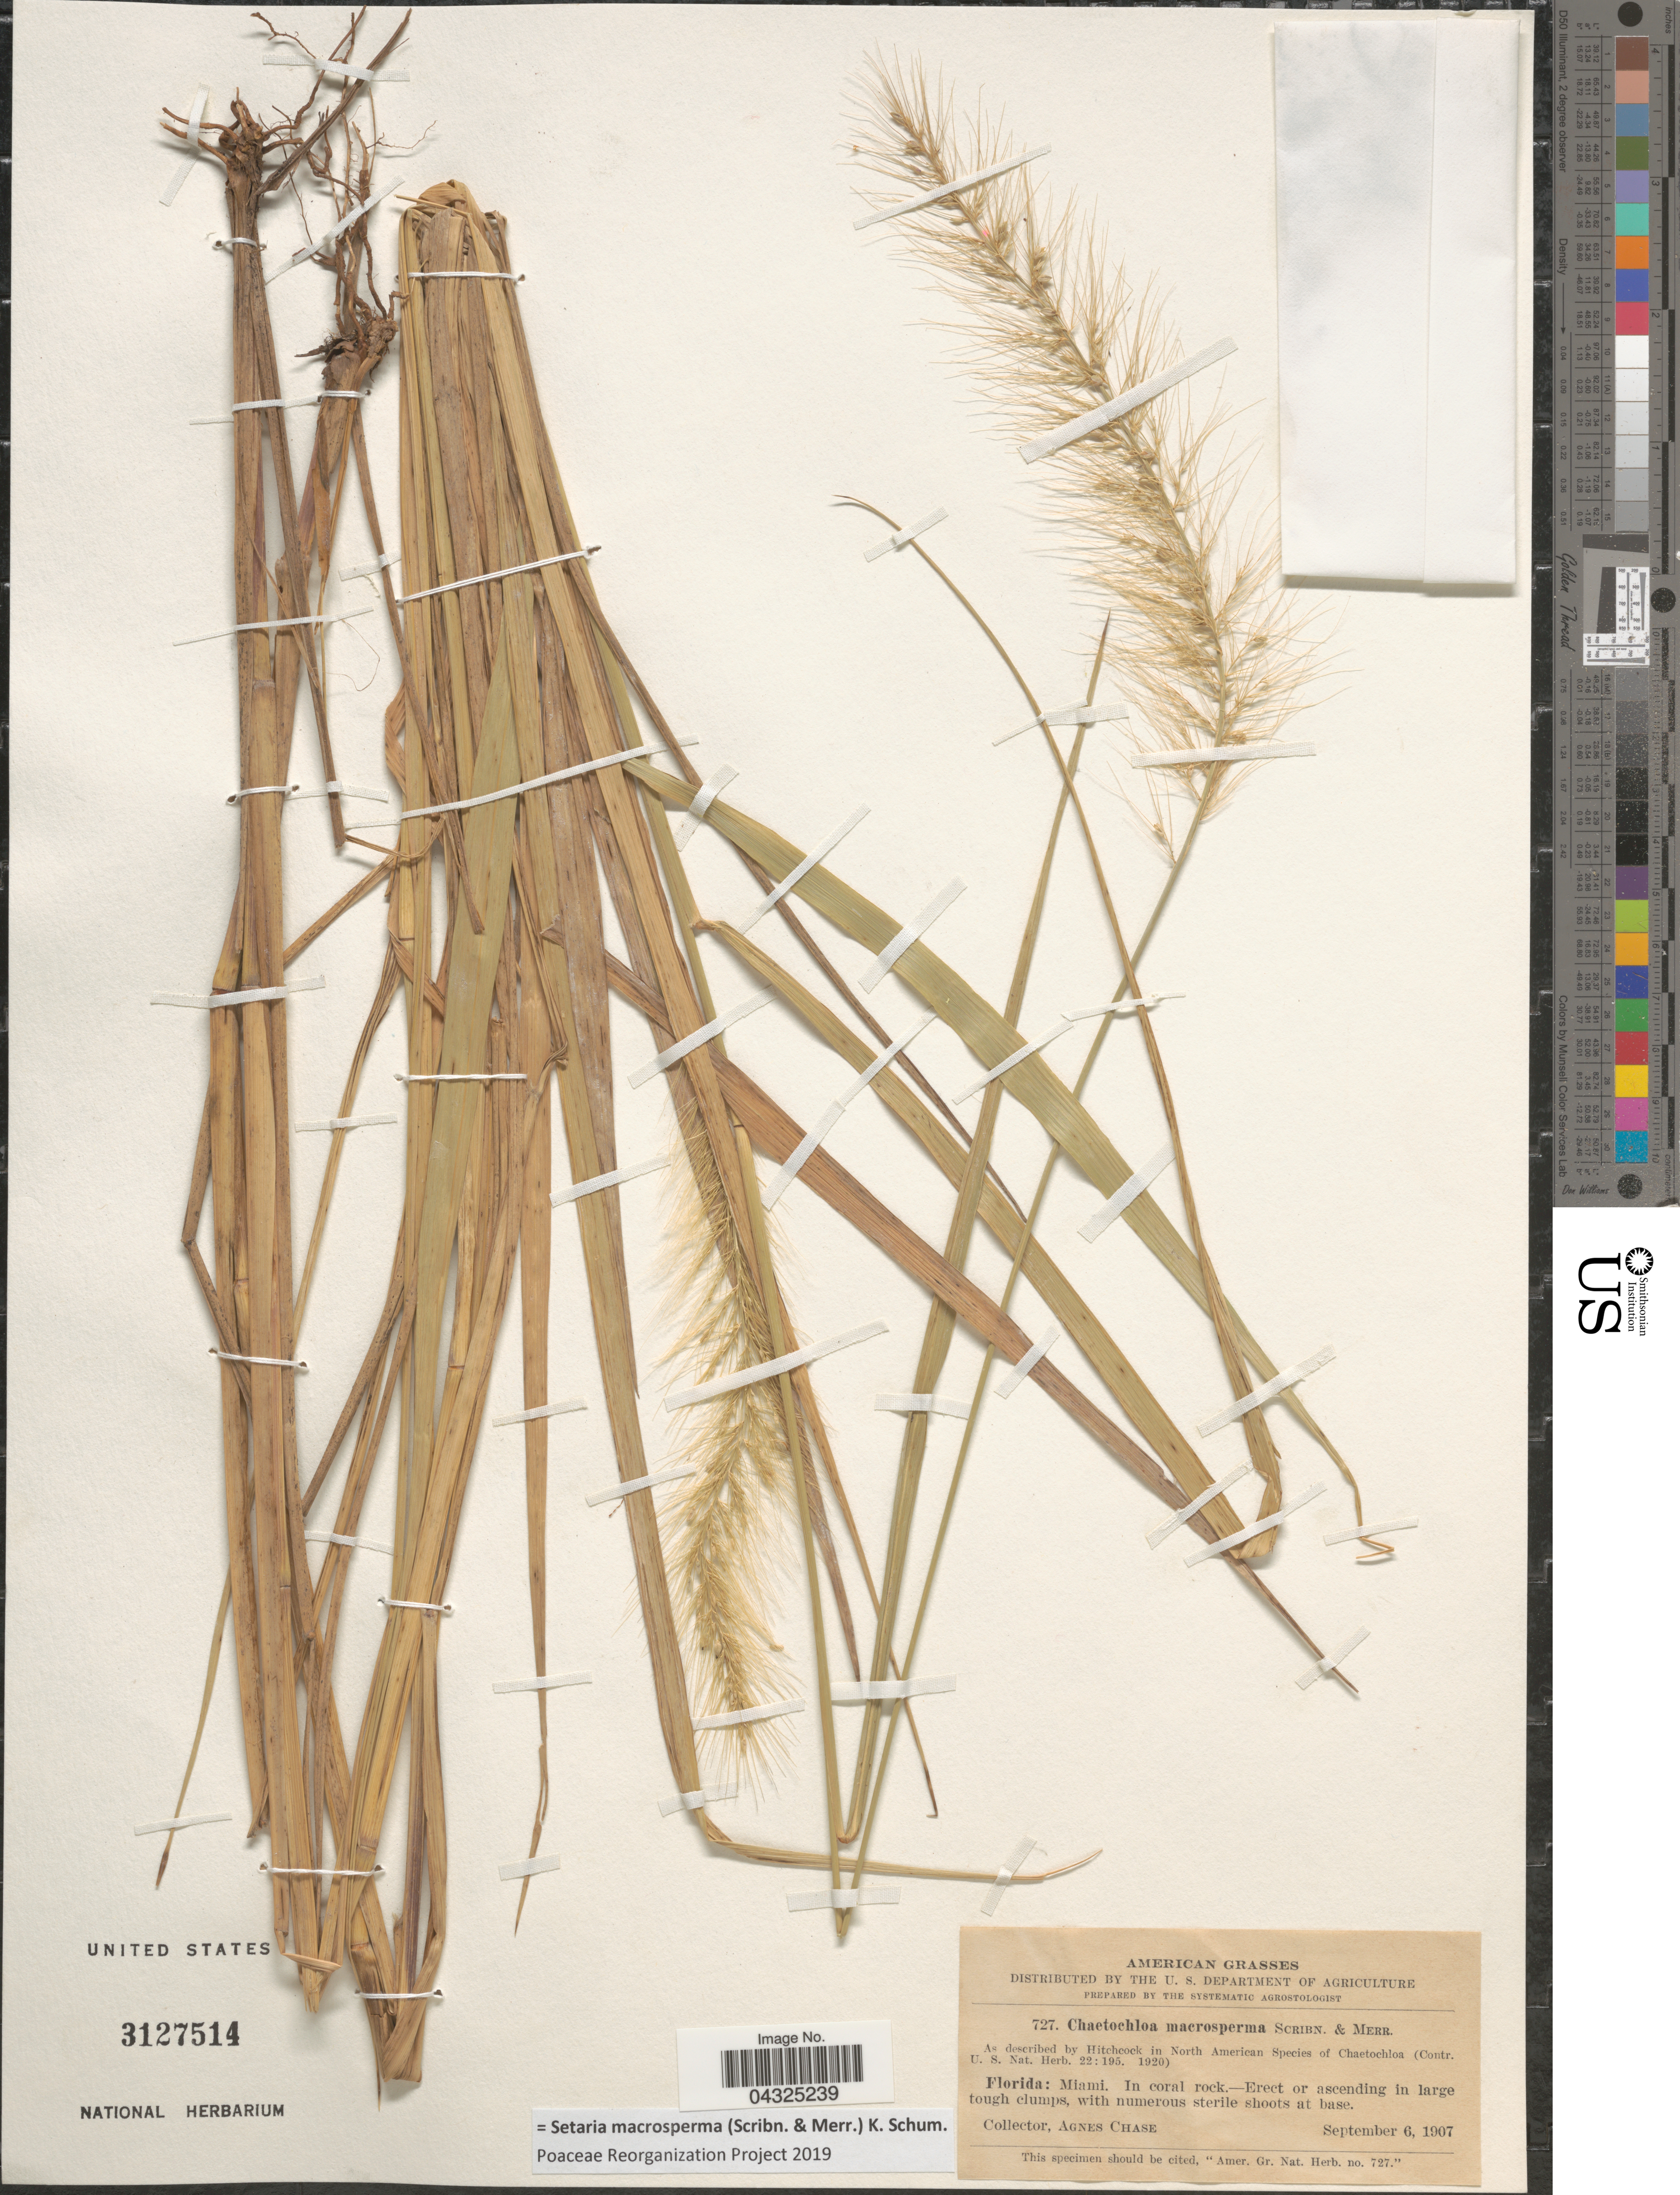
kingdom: Plantae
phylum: Tracheophyta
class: Liliopsida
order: Poales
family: Poaceae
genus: Setaria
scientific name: Setaria macrosperma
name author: (Scribn. & Merr.) K. Schum.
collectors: A. Chase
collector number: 727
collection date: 1907-09-06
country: United States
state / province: Florida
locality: Miami. In coral rock.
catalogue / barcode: US 3127514